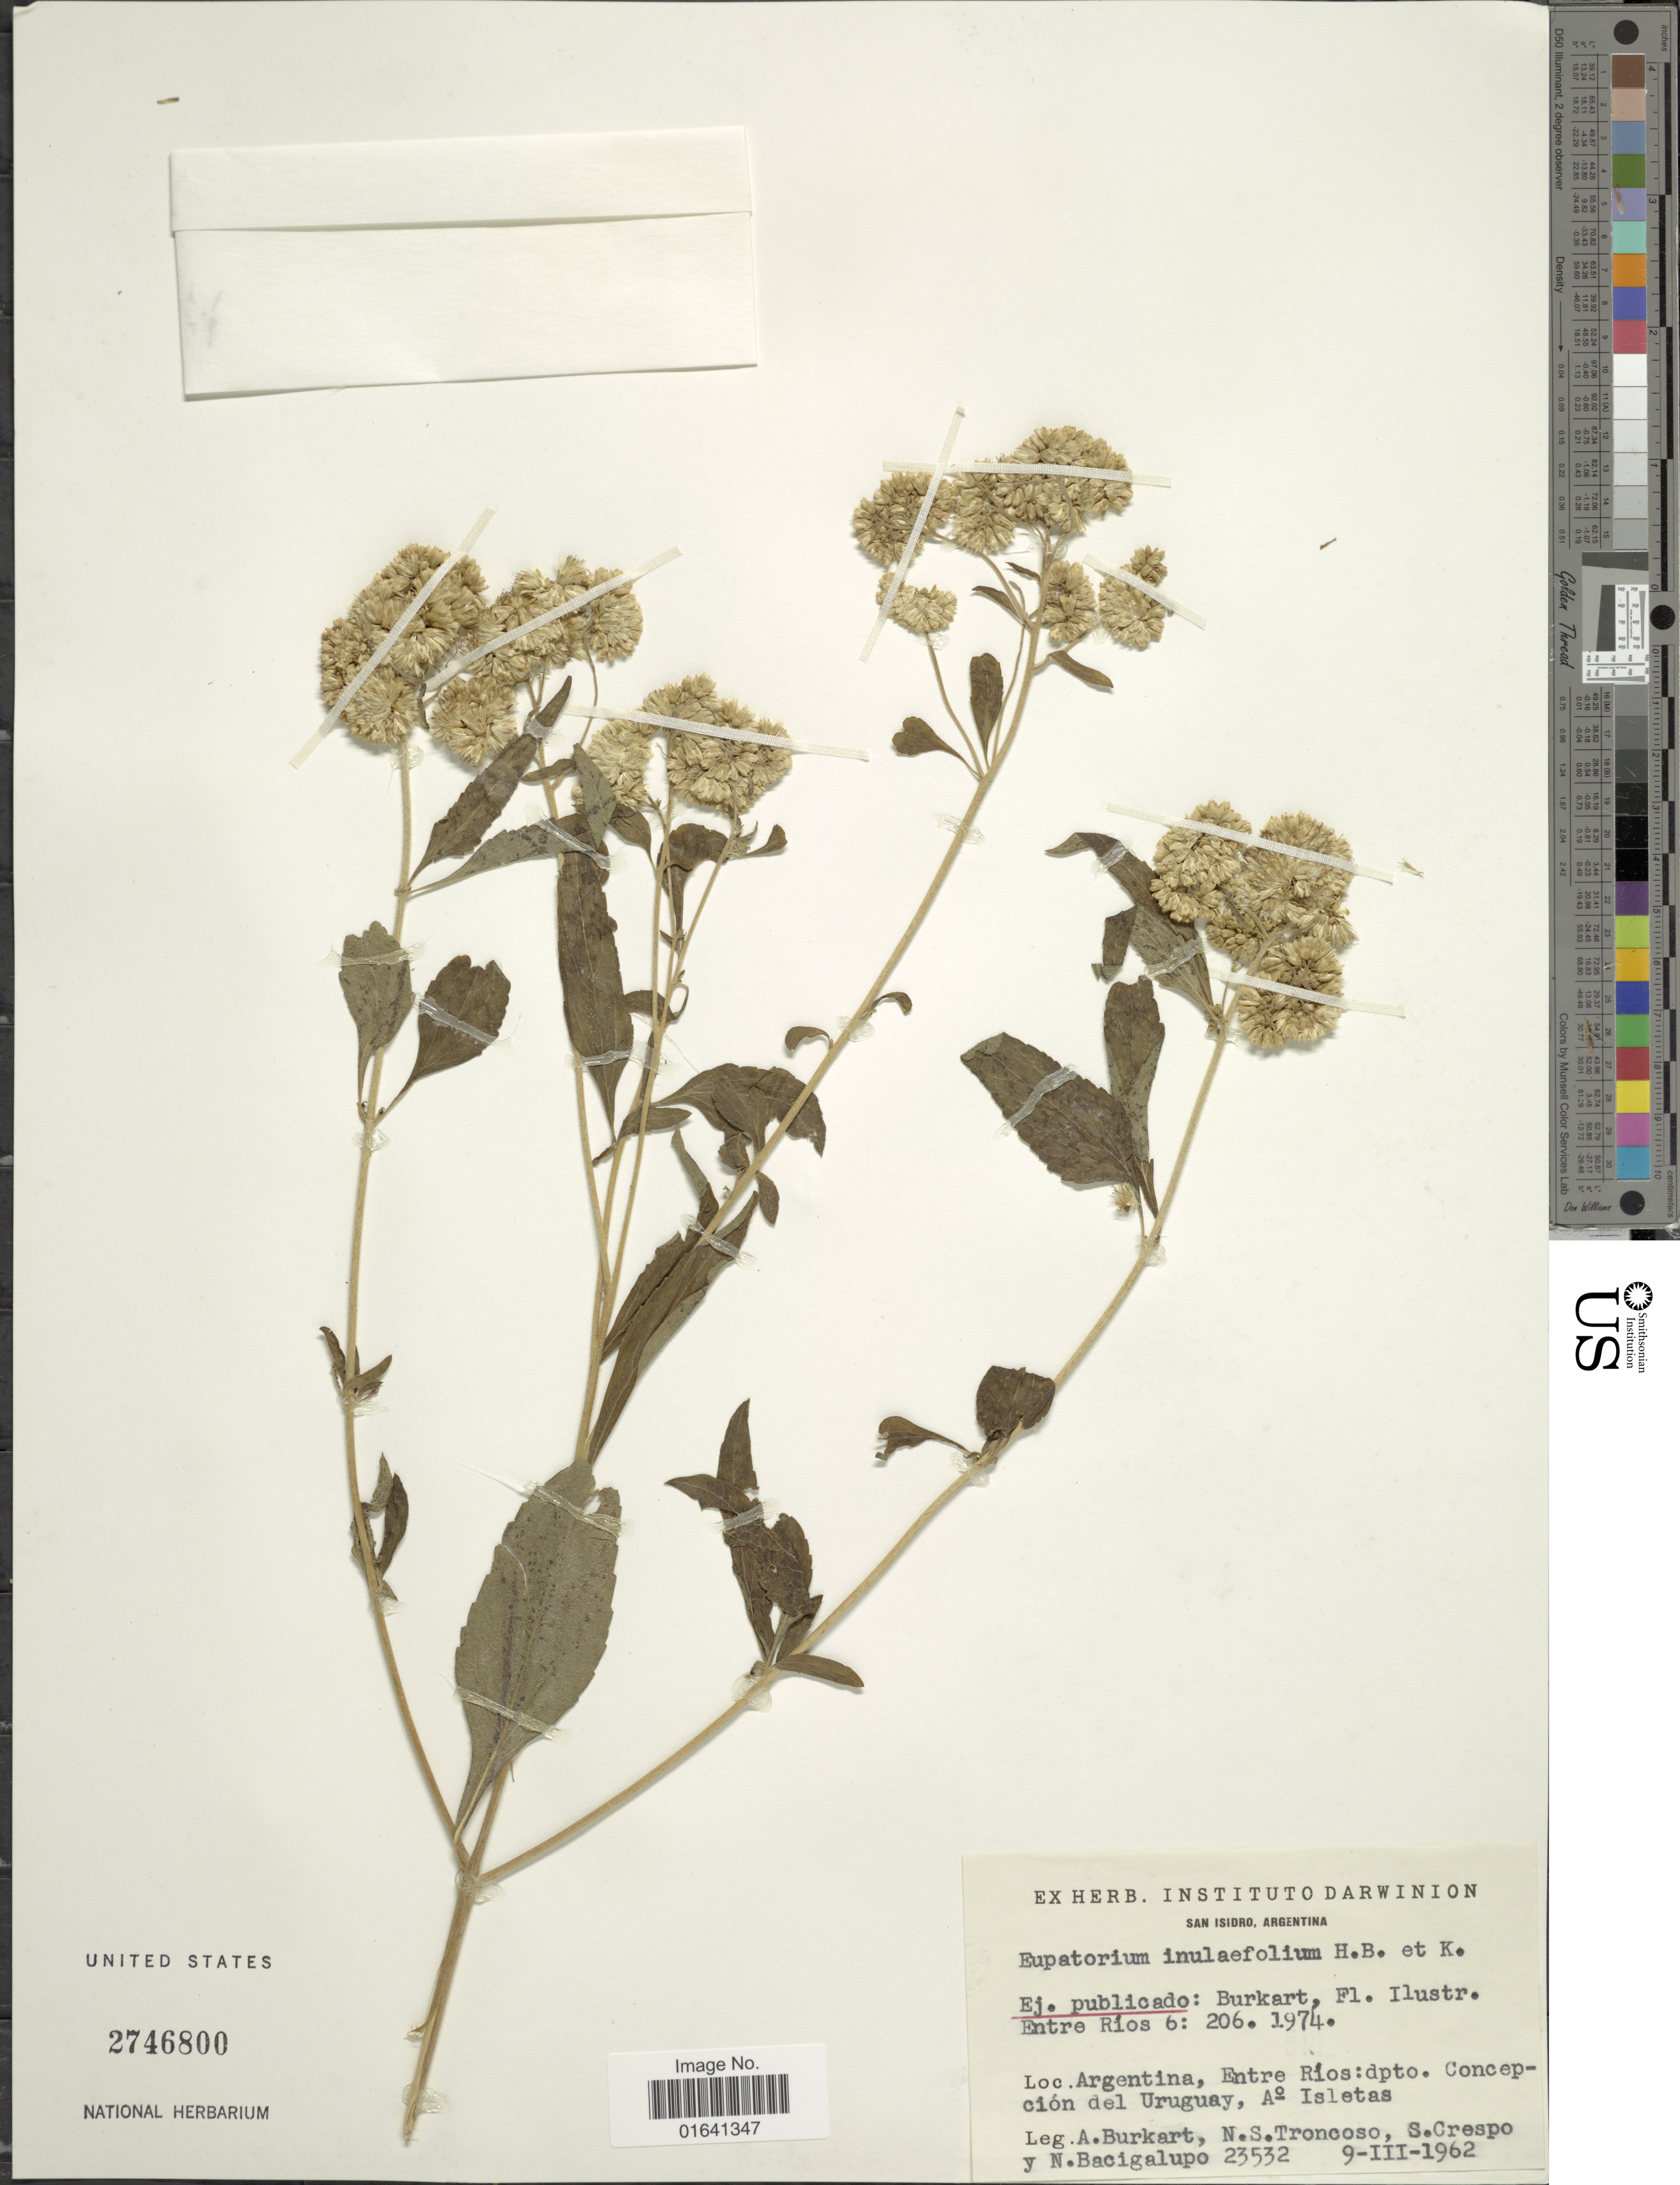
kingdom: Plantae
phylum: Tracheophyta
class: Magnoliopsida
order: Asterales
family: Asteraceae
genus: Austroeupatorium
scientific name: Austroeupatorium inulaefolium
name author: (Kunth) R.M. King & H. Rob.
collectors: A. E. Burkart, N. Troncoso, S. Crespo & N. M. Bacigalupo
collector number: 2332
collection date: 1962-03-09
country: Argentina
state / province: Entre Rios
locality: Comcepción del Uruguay, A° Isletas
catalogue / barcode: US 2746800